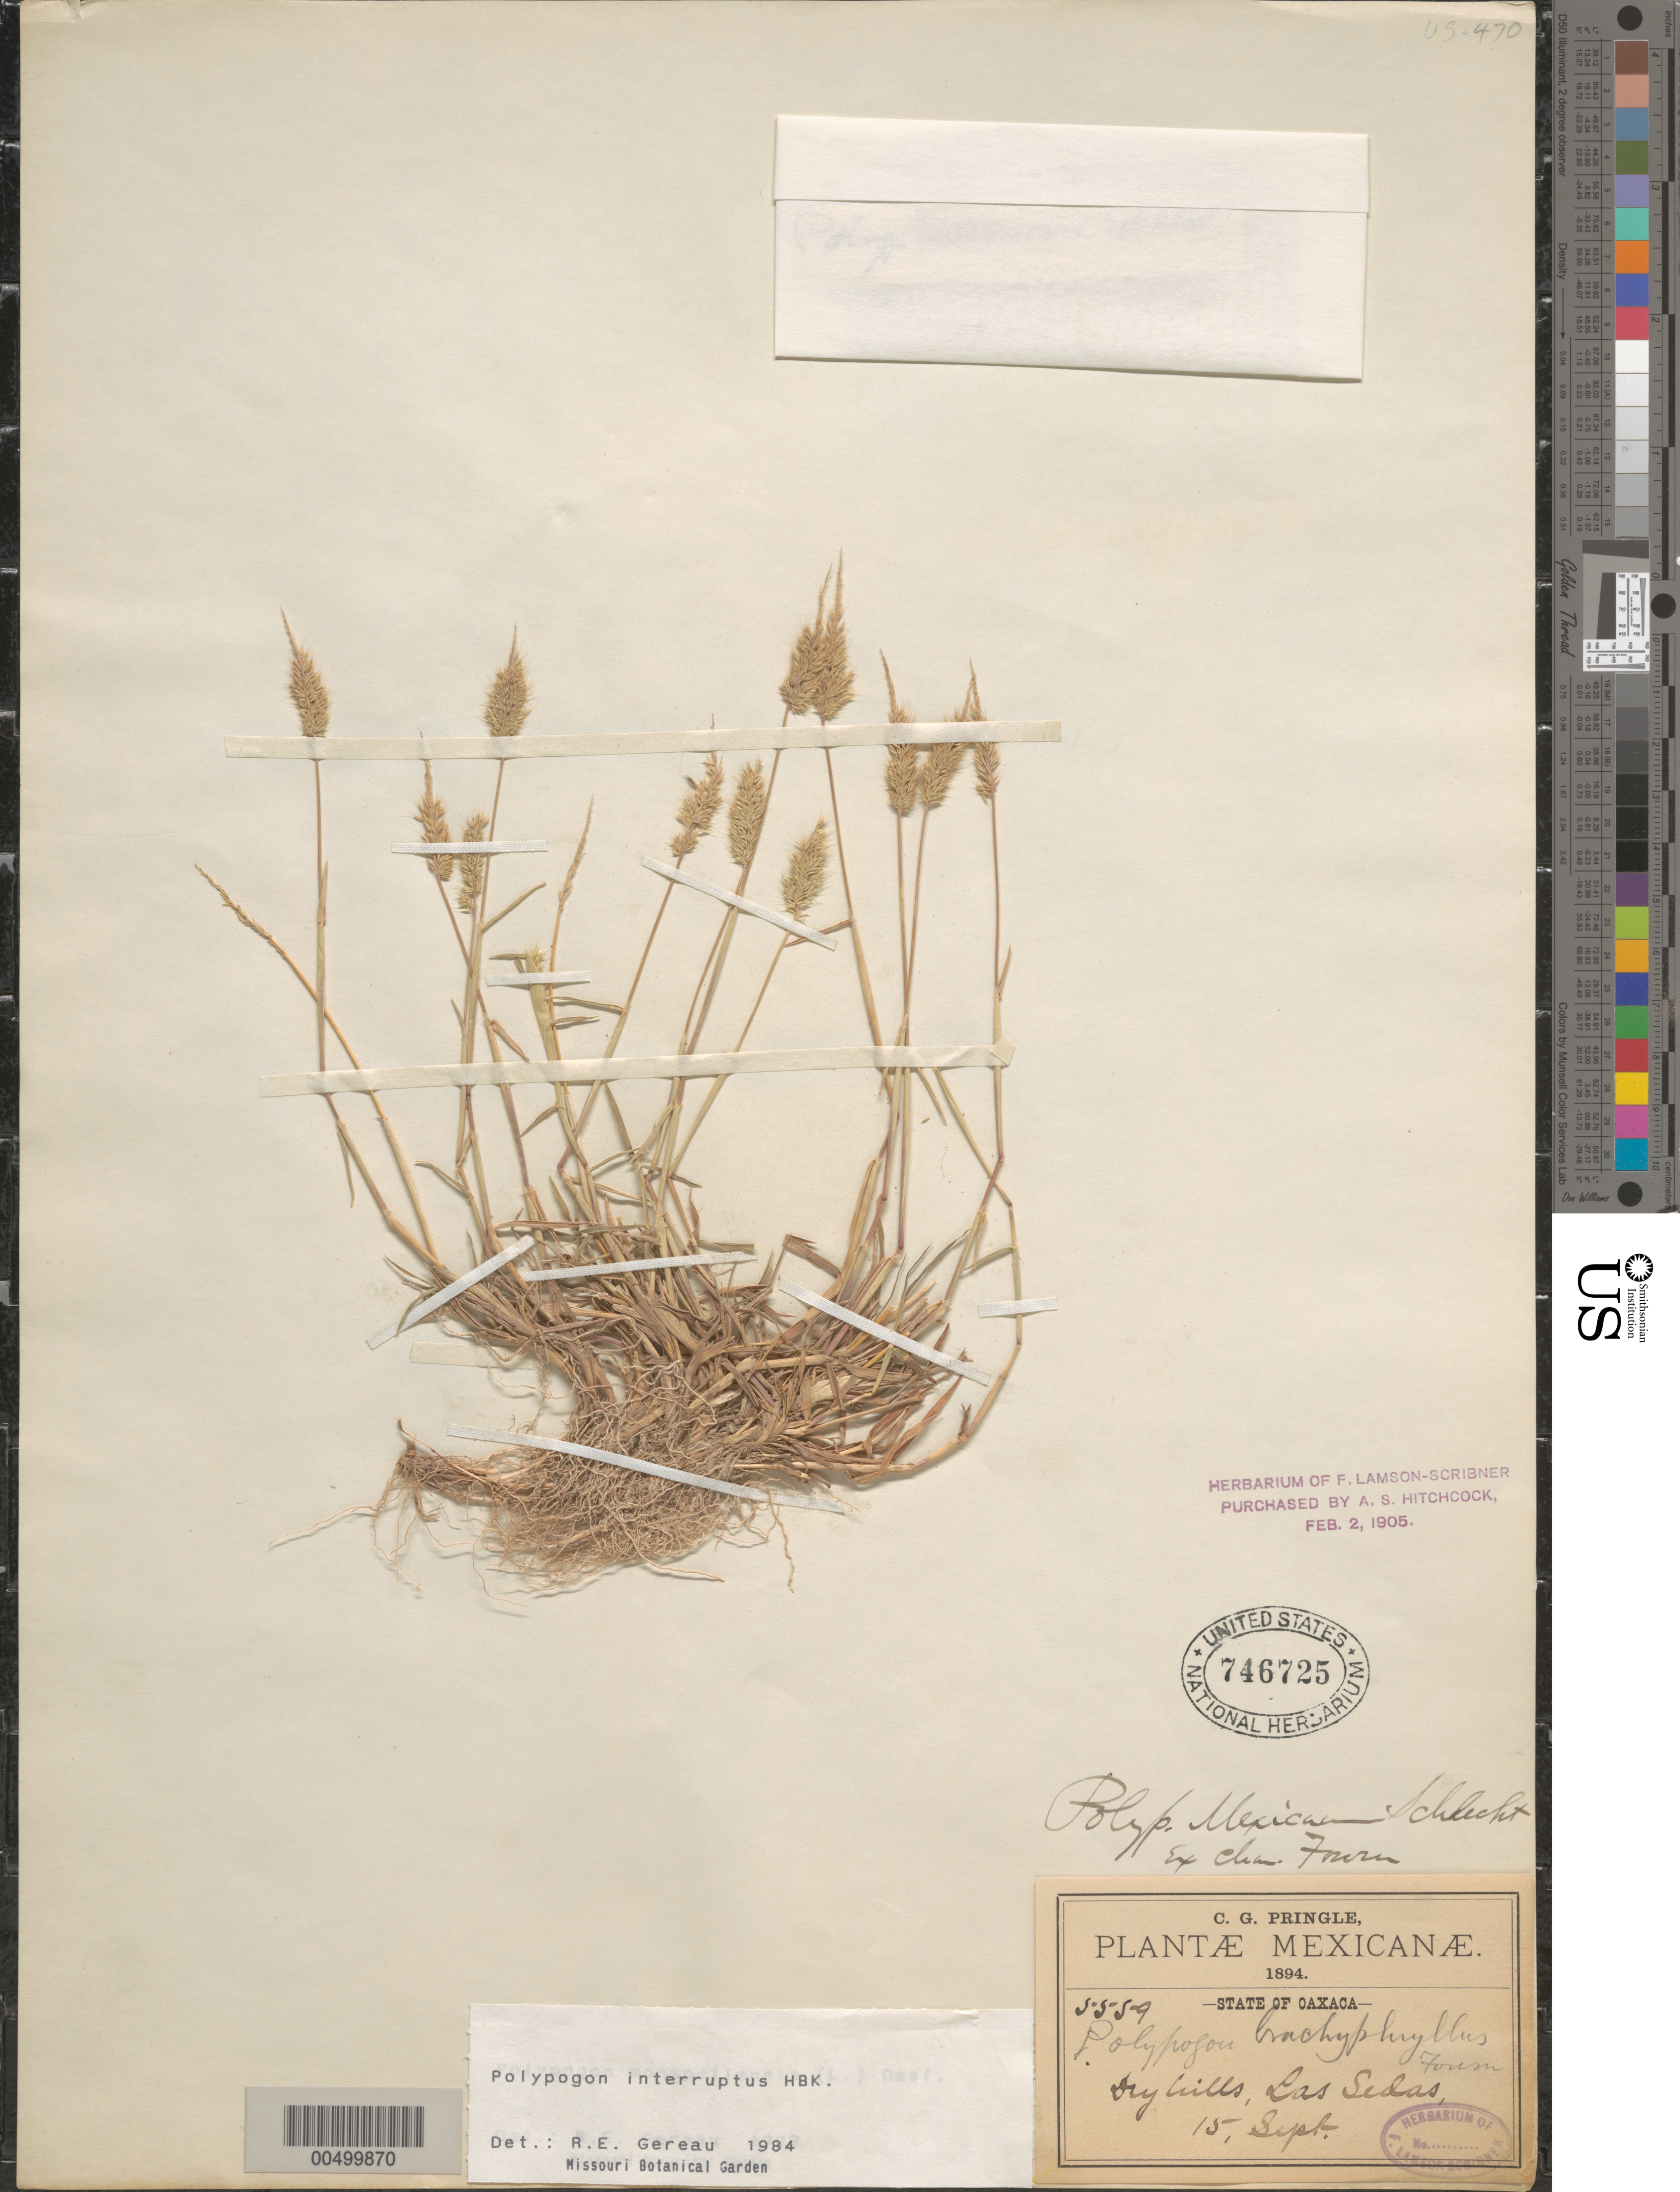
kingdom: Plantae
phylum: Tracheophyta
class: Liliopsida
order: Poales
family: Poaceae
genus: Polypogon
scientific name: Polypogon interruptus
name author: Kunth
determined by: Gereau, R. E.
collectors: C. G. Pringle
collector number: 5559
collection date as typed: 15 Sep 1894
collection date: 1894-09-15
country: Mexico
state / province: Oaxaca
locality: Las Sedas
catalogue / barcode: US 746725